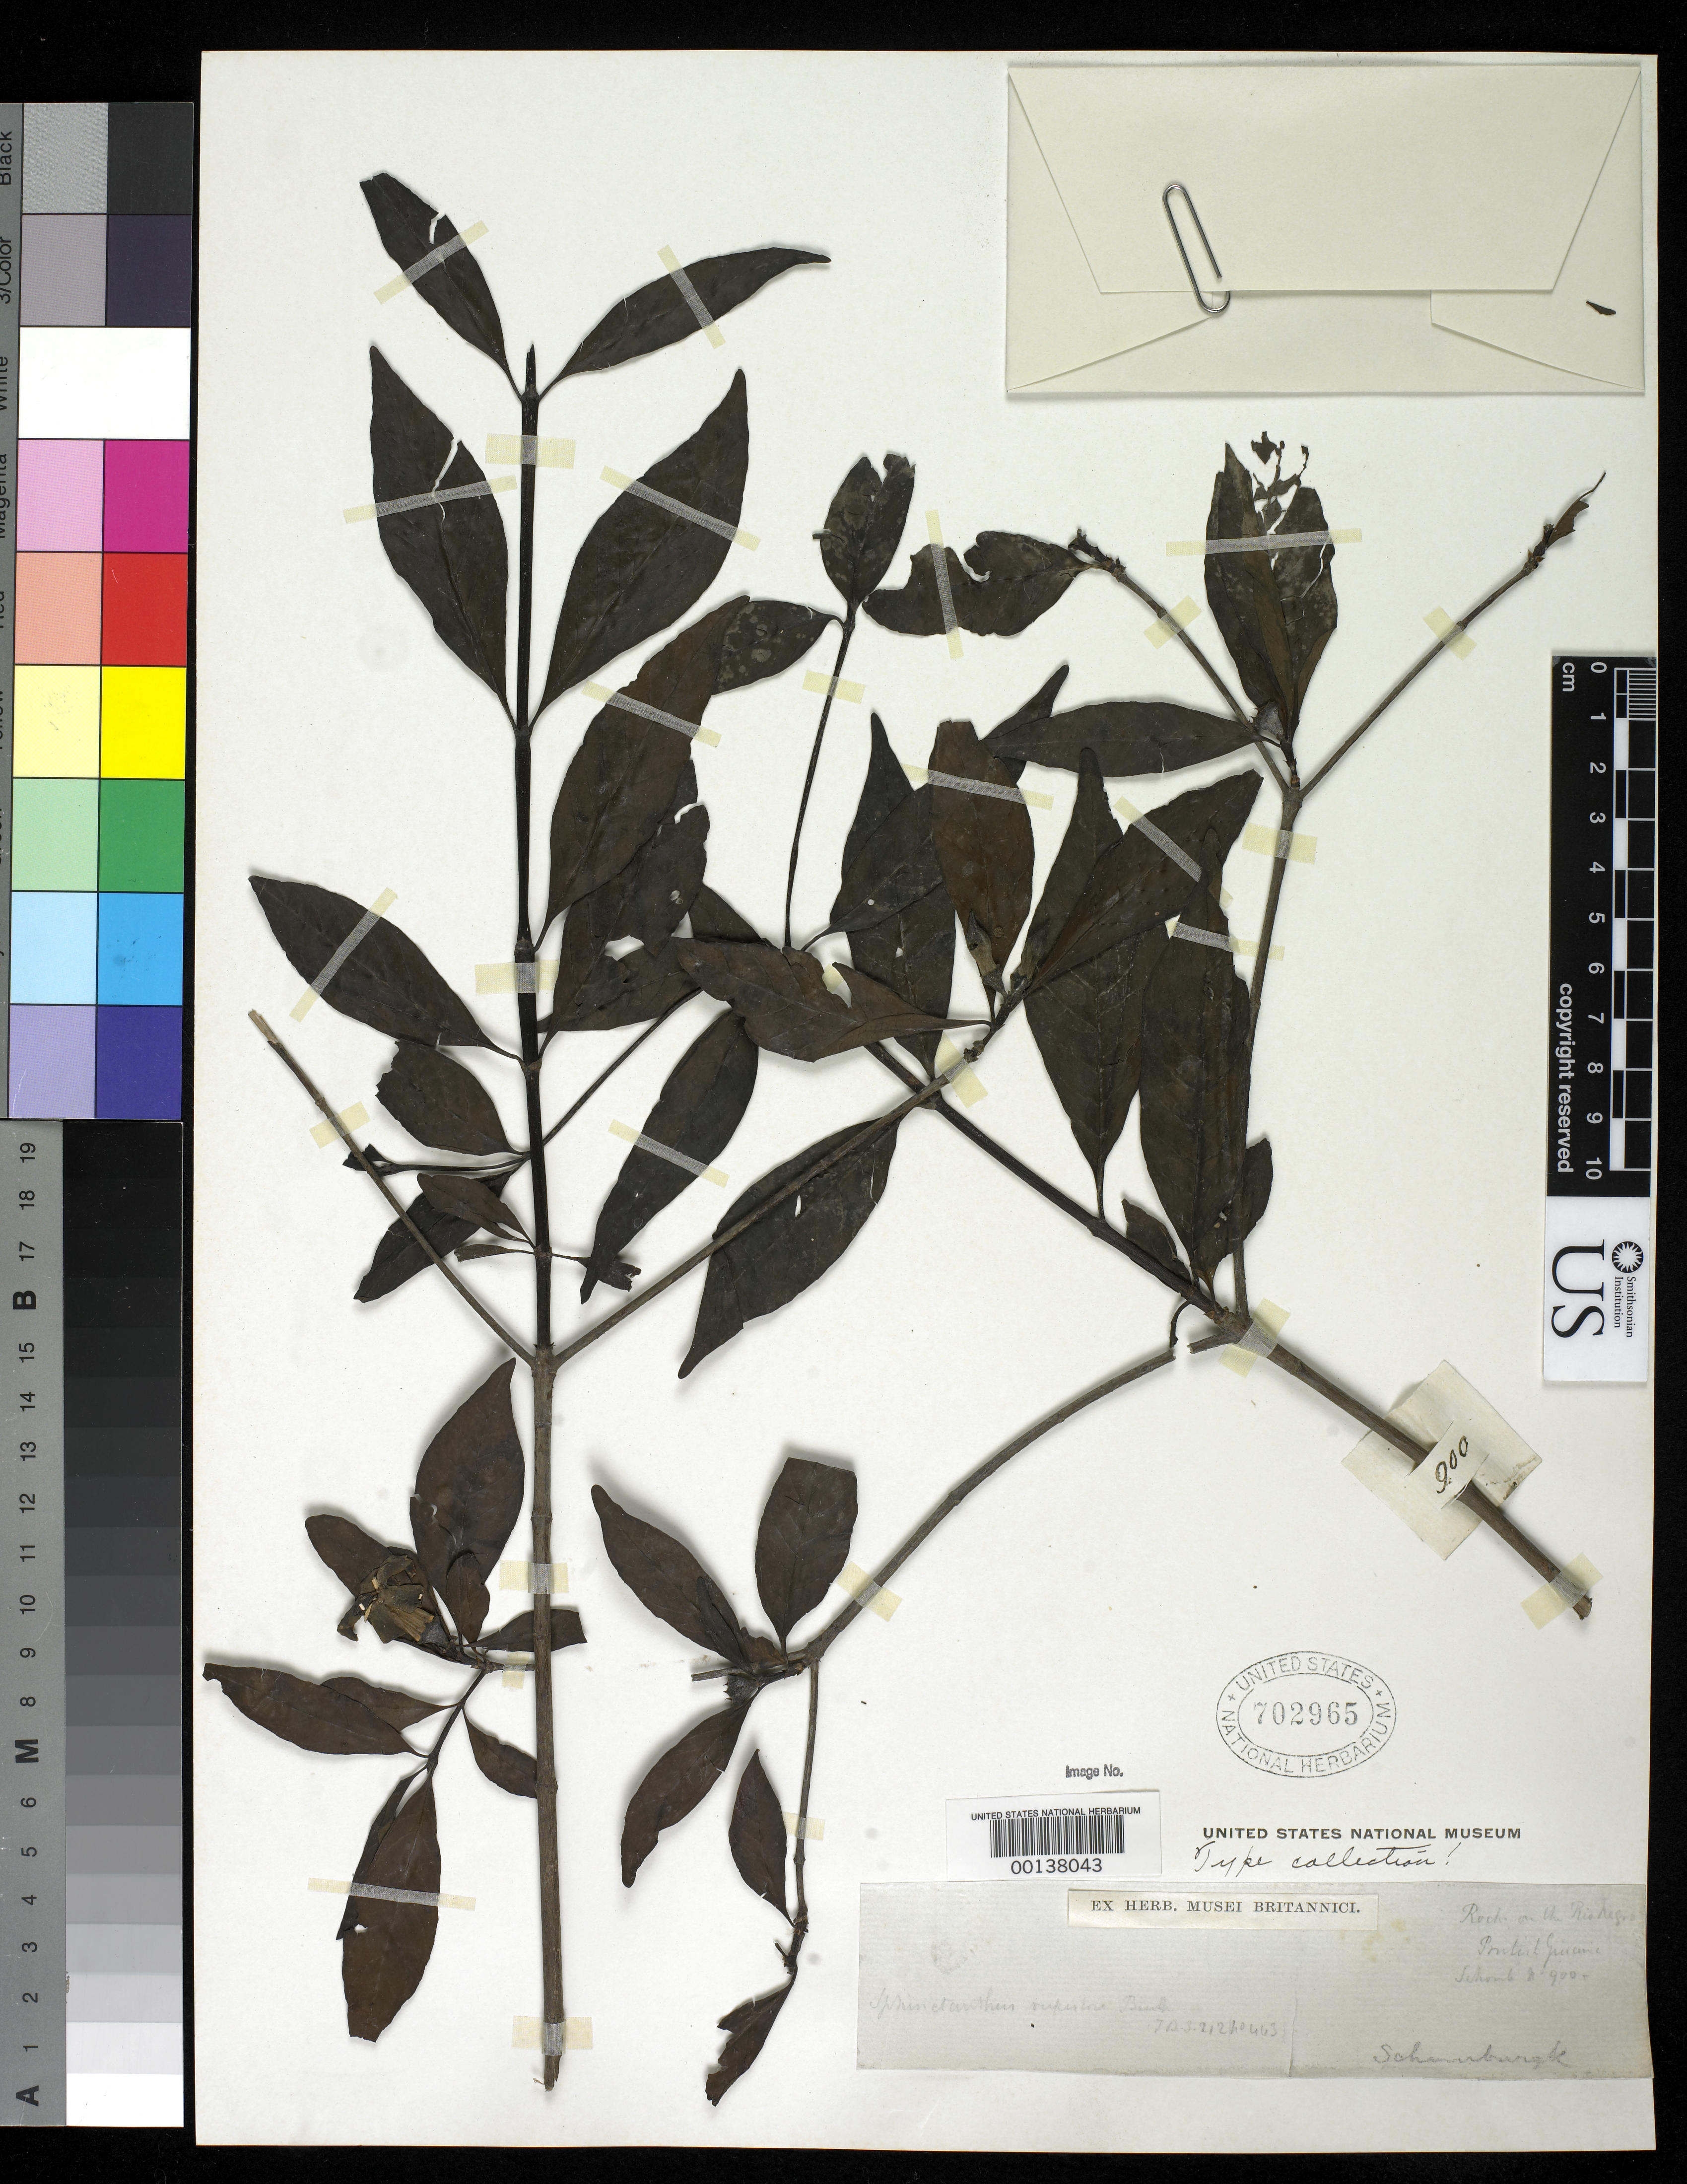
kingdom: Plantae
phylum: Tracheophyta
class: Magnoliopsida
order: Gentianales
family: Rubiaceae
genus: Sphinctanthus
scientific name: Sphinctanthus rupestris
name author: Benth.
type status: Isotype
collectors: M. R. Schomburgk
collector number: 900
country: Brazil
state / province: Amazônas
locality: Rio Negro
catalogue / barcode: US 702965